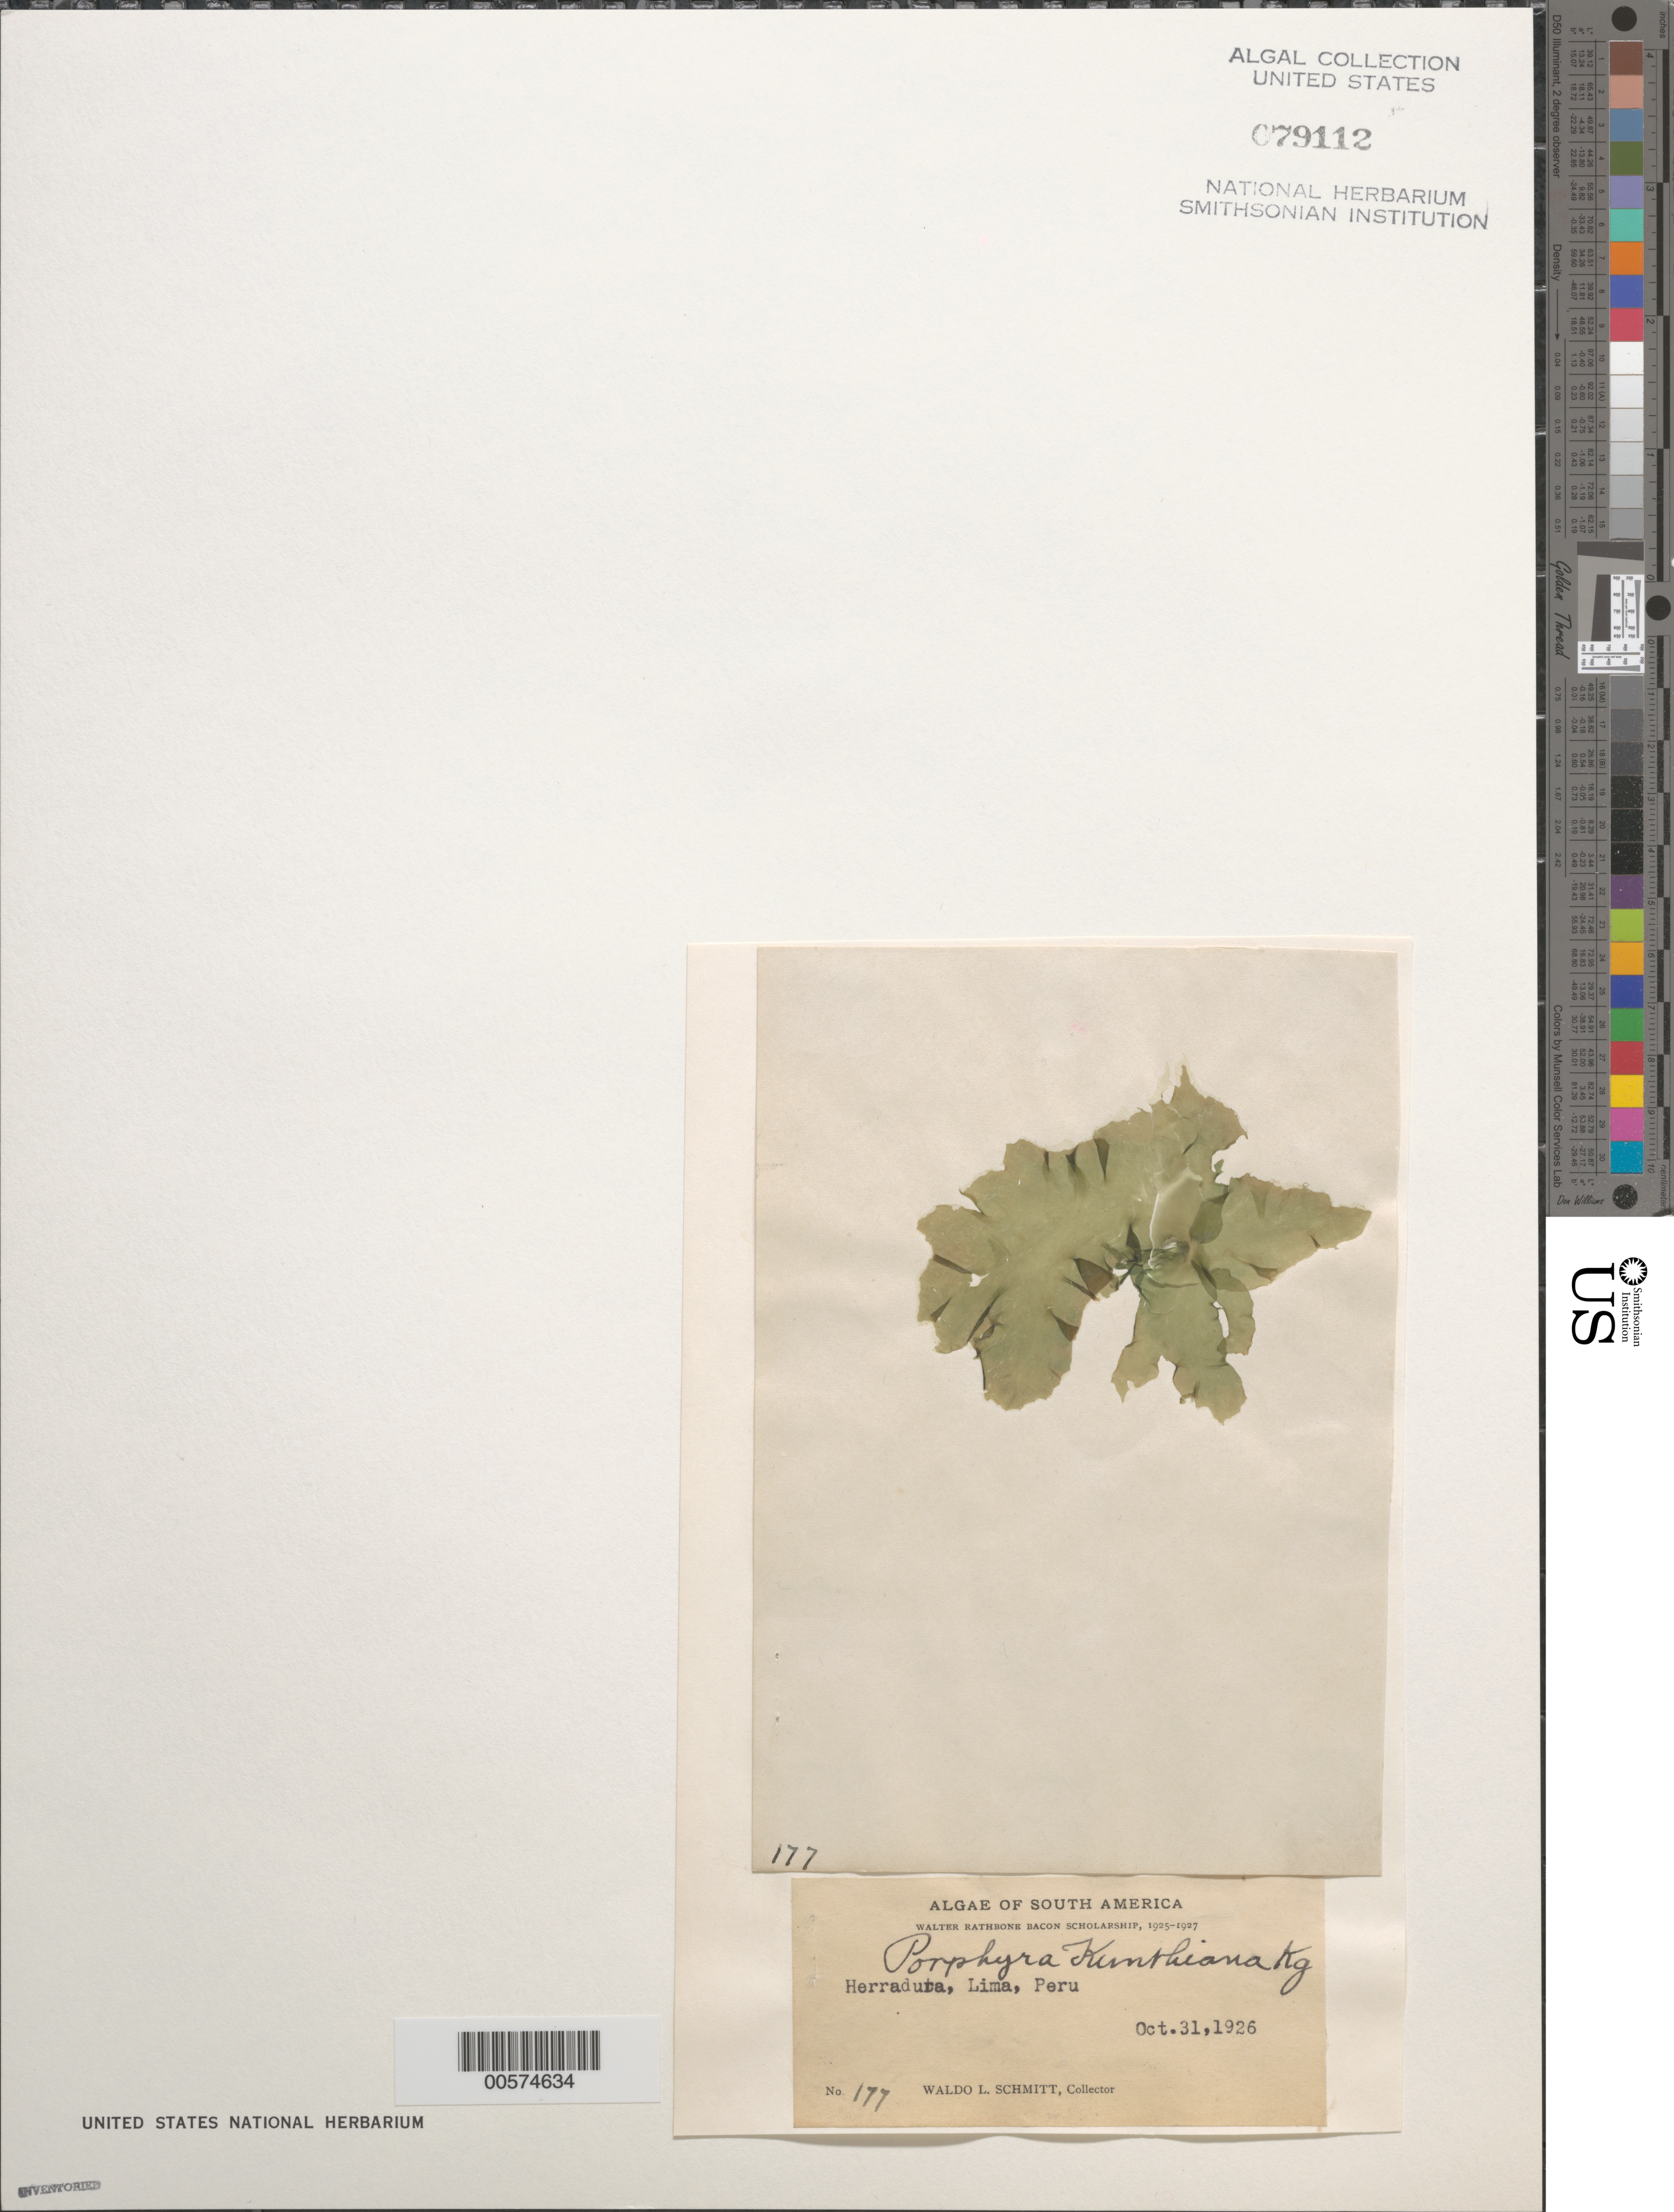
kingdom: Plantae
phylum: Rhodophyta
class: Bangiophyceae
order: Bangiales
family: Bangiaceae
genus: Porphyra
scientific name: Porphyra kunthiana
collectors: W. L. Schmitt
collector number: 177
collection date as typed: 31 Oct 1926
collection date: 1926-10-31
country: Peru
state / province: Lima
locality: Herradura, lima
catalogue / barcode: US 79112